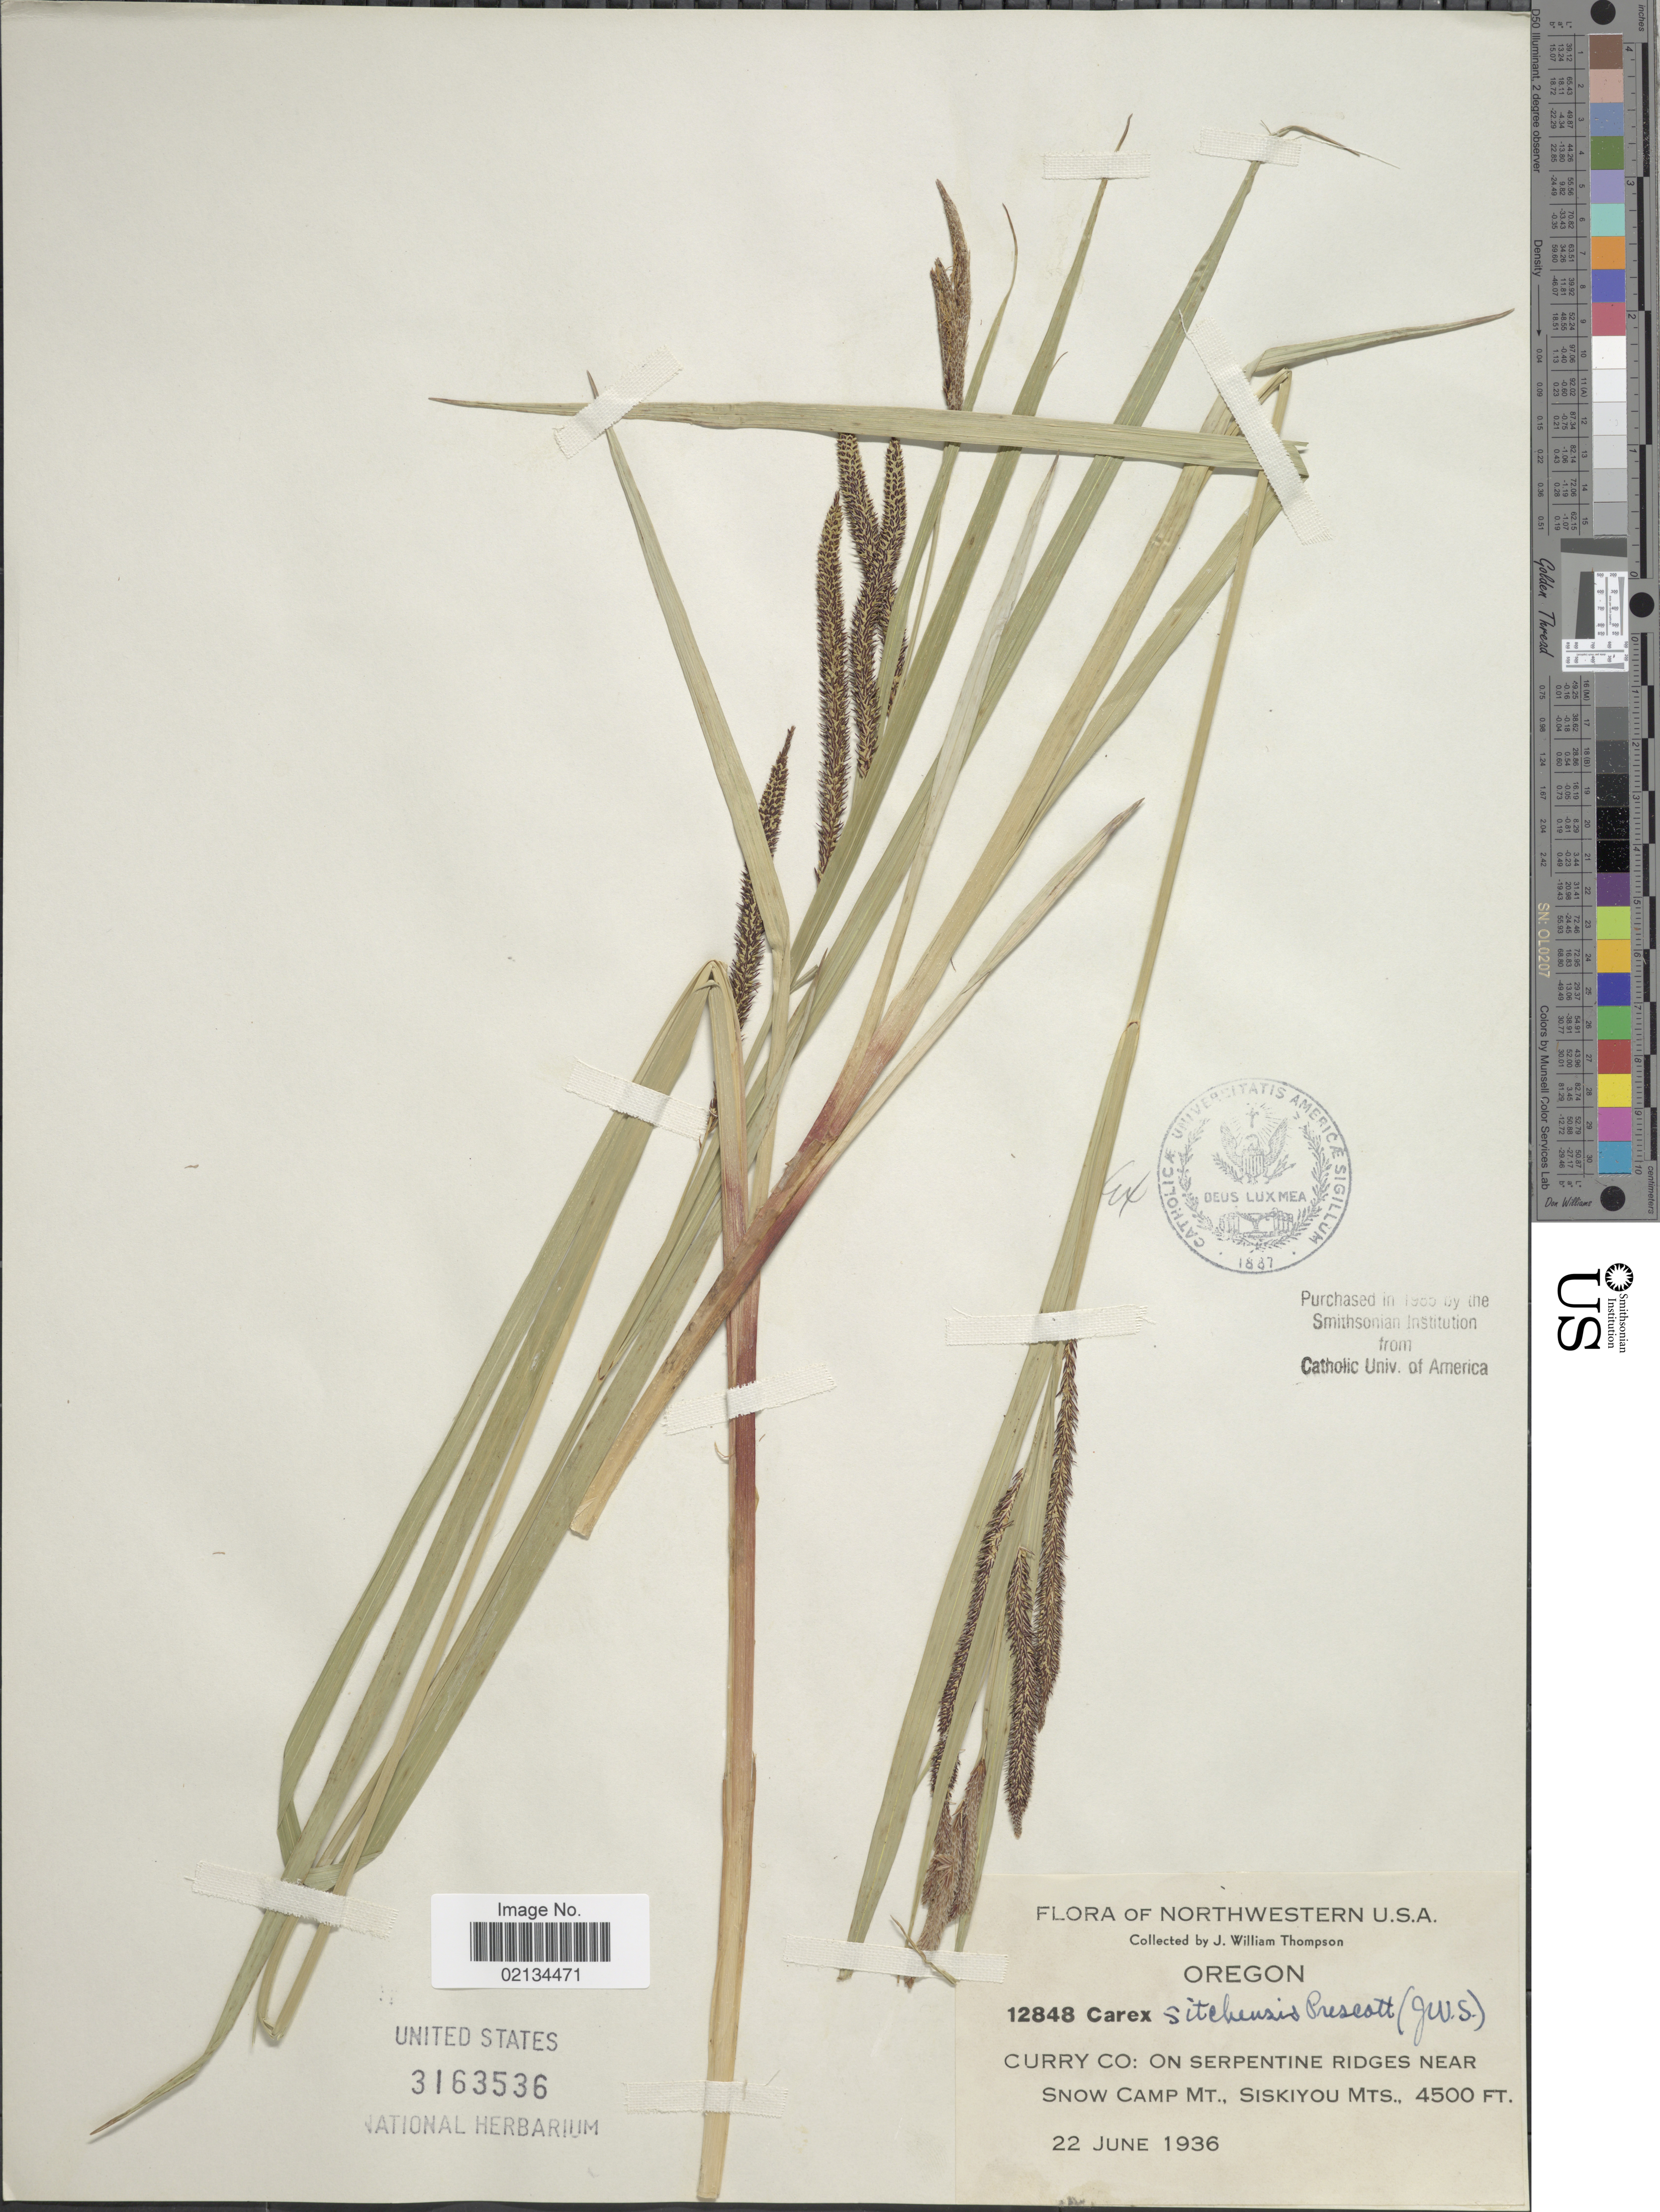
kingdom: Plantae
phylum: Tracheophyta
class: Liliopsida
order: Poales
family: Cyperaceae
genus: Carex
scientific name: Carex aquatilis var. dives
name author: (Holm) Kük.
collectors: J. W. Thompson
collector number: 12848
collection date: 1936-06-22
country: United States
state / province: Oregon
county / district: Curry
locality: Curry Co: on serpentine Ridges near Snow Camp Mt., Siskiyou Mts.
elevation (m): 1372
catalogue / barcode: US 3163536